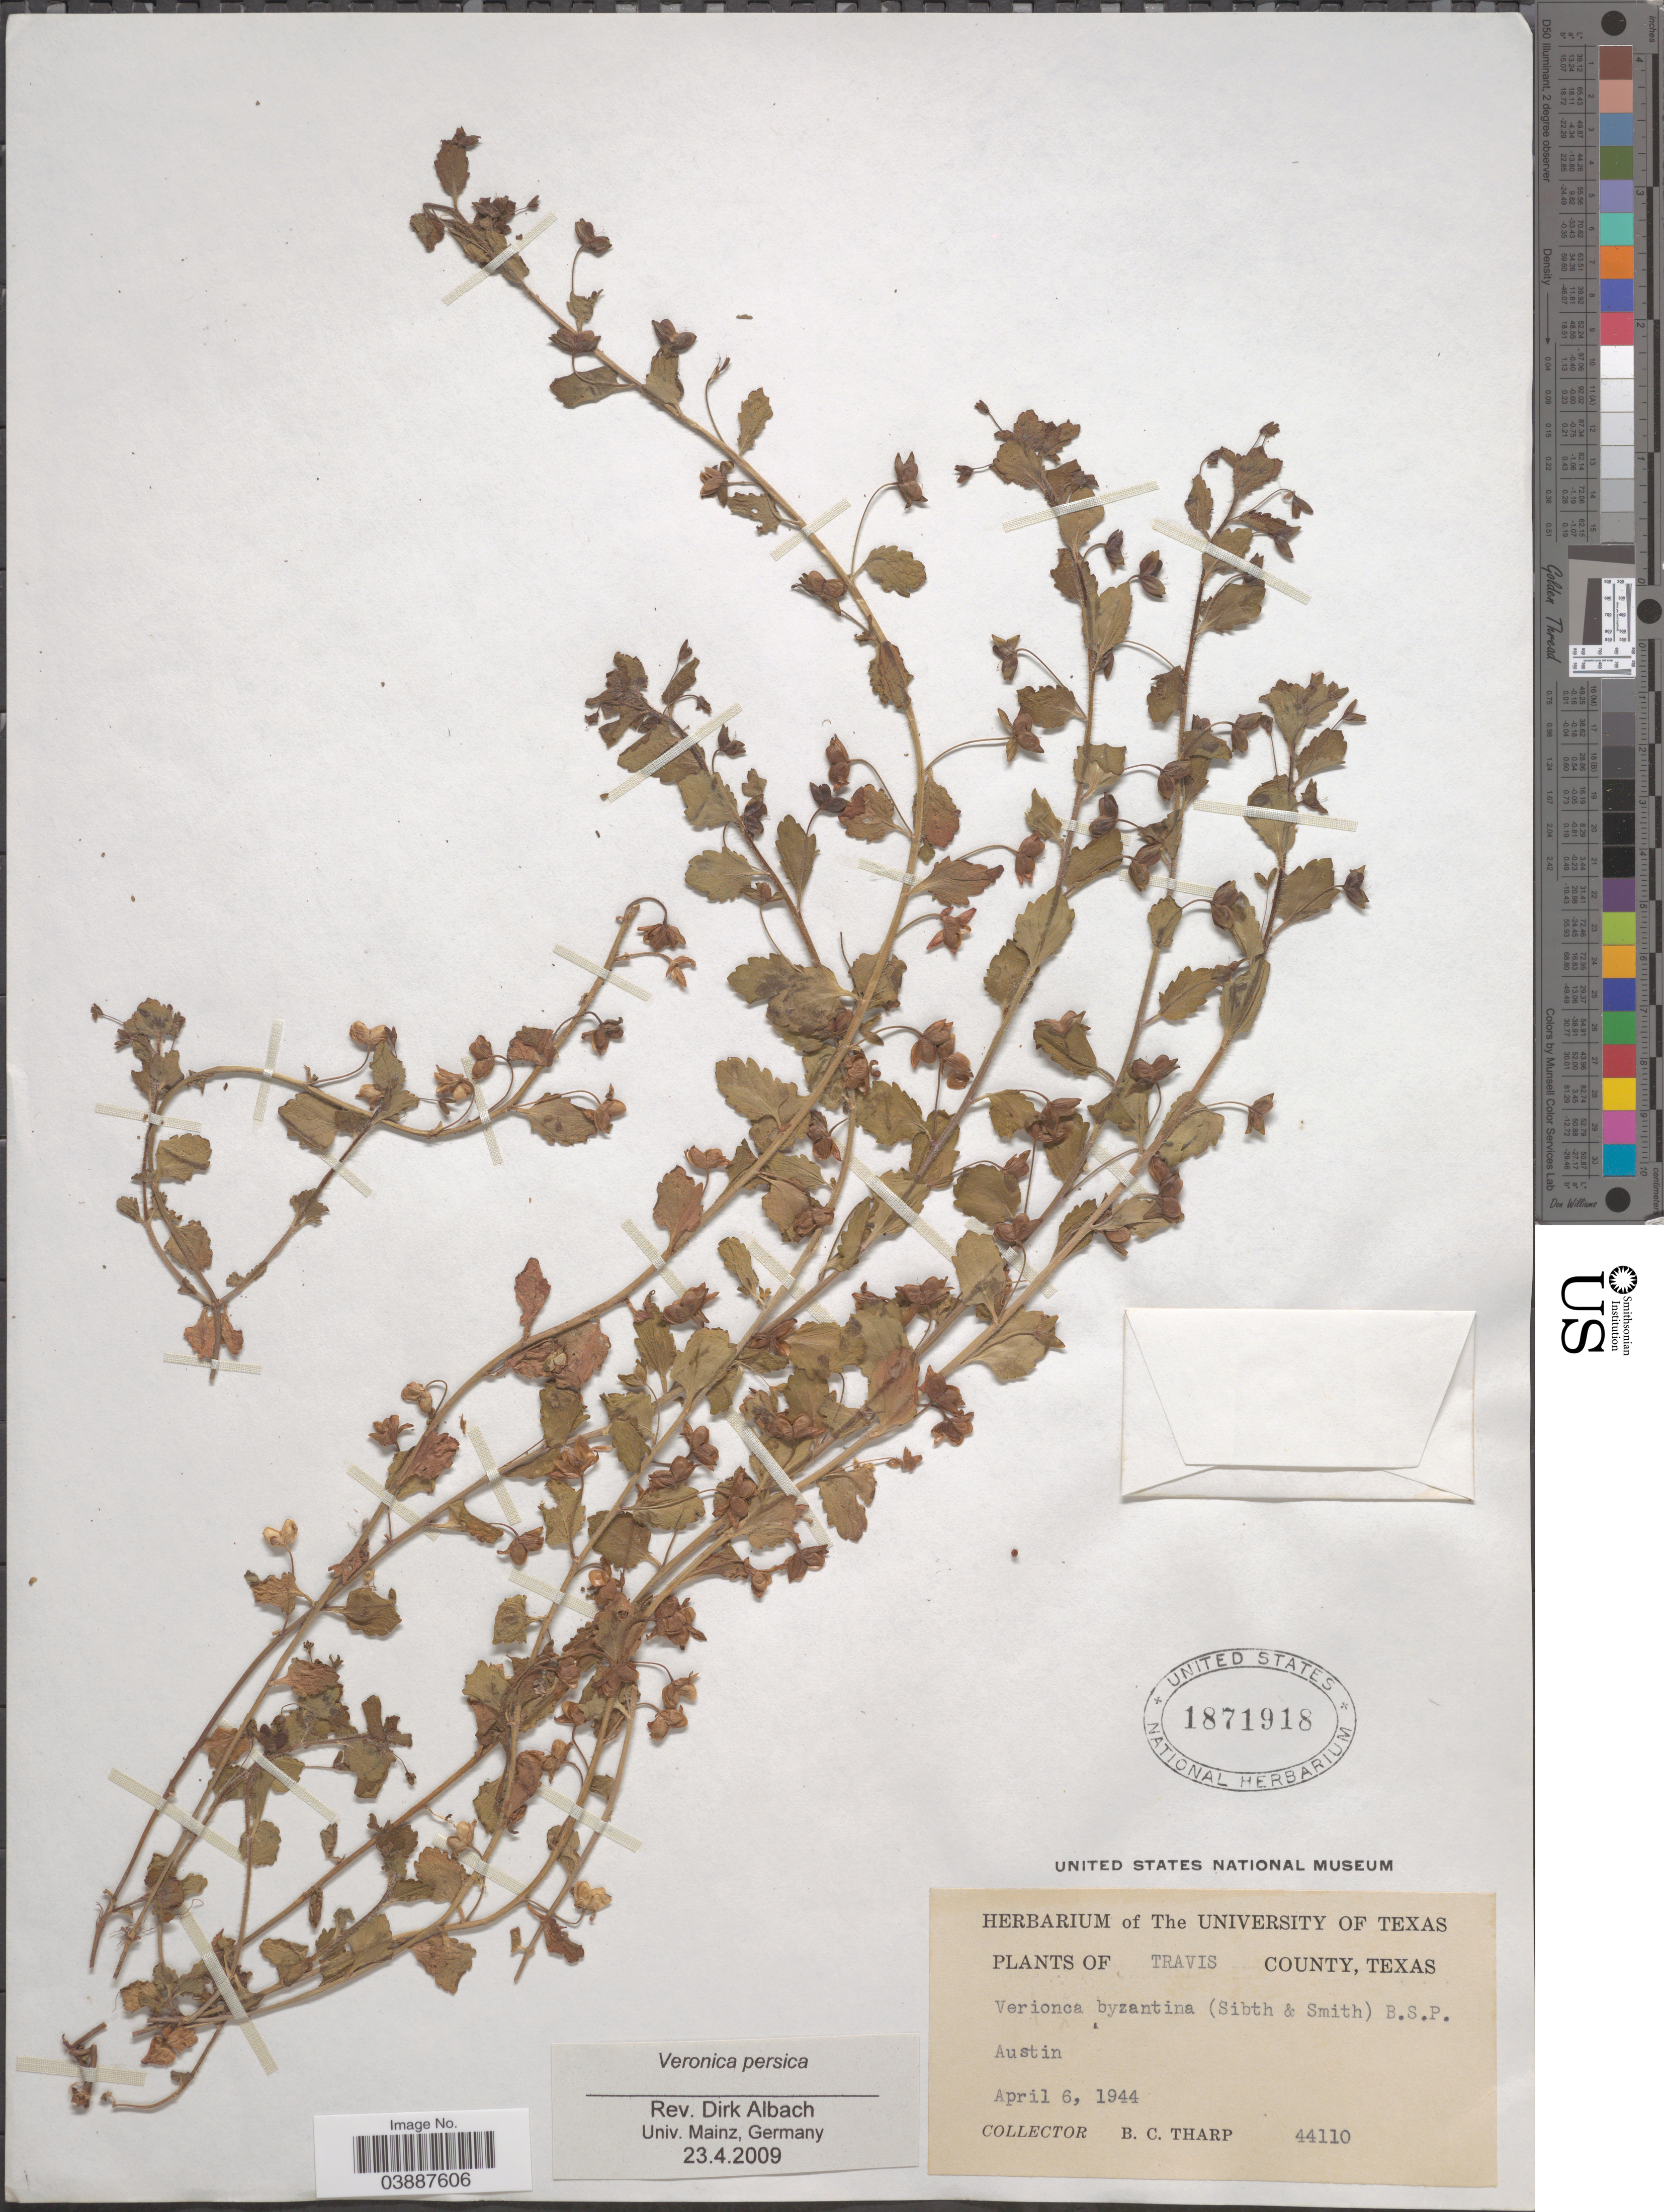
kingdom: Plantae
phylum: Tracheophyta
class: Magnoliopsida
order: Lamiales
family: Plantaginaceae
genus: Veronica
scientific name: Veronica persica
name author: Poir.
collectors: B. C. Tharp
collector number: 44110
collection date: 1944-04-06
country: United States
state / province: Texas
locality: Travis County. Austin.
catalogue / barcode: US 1871918